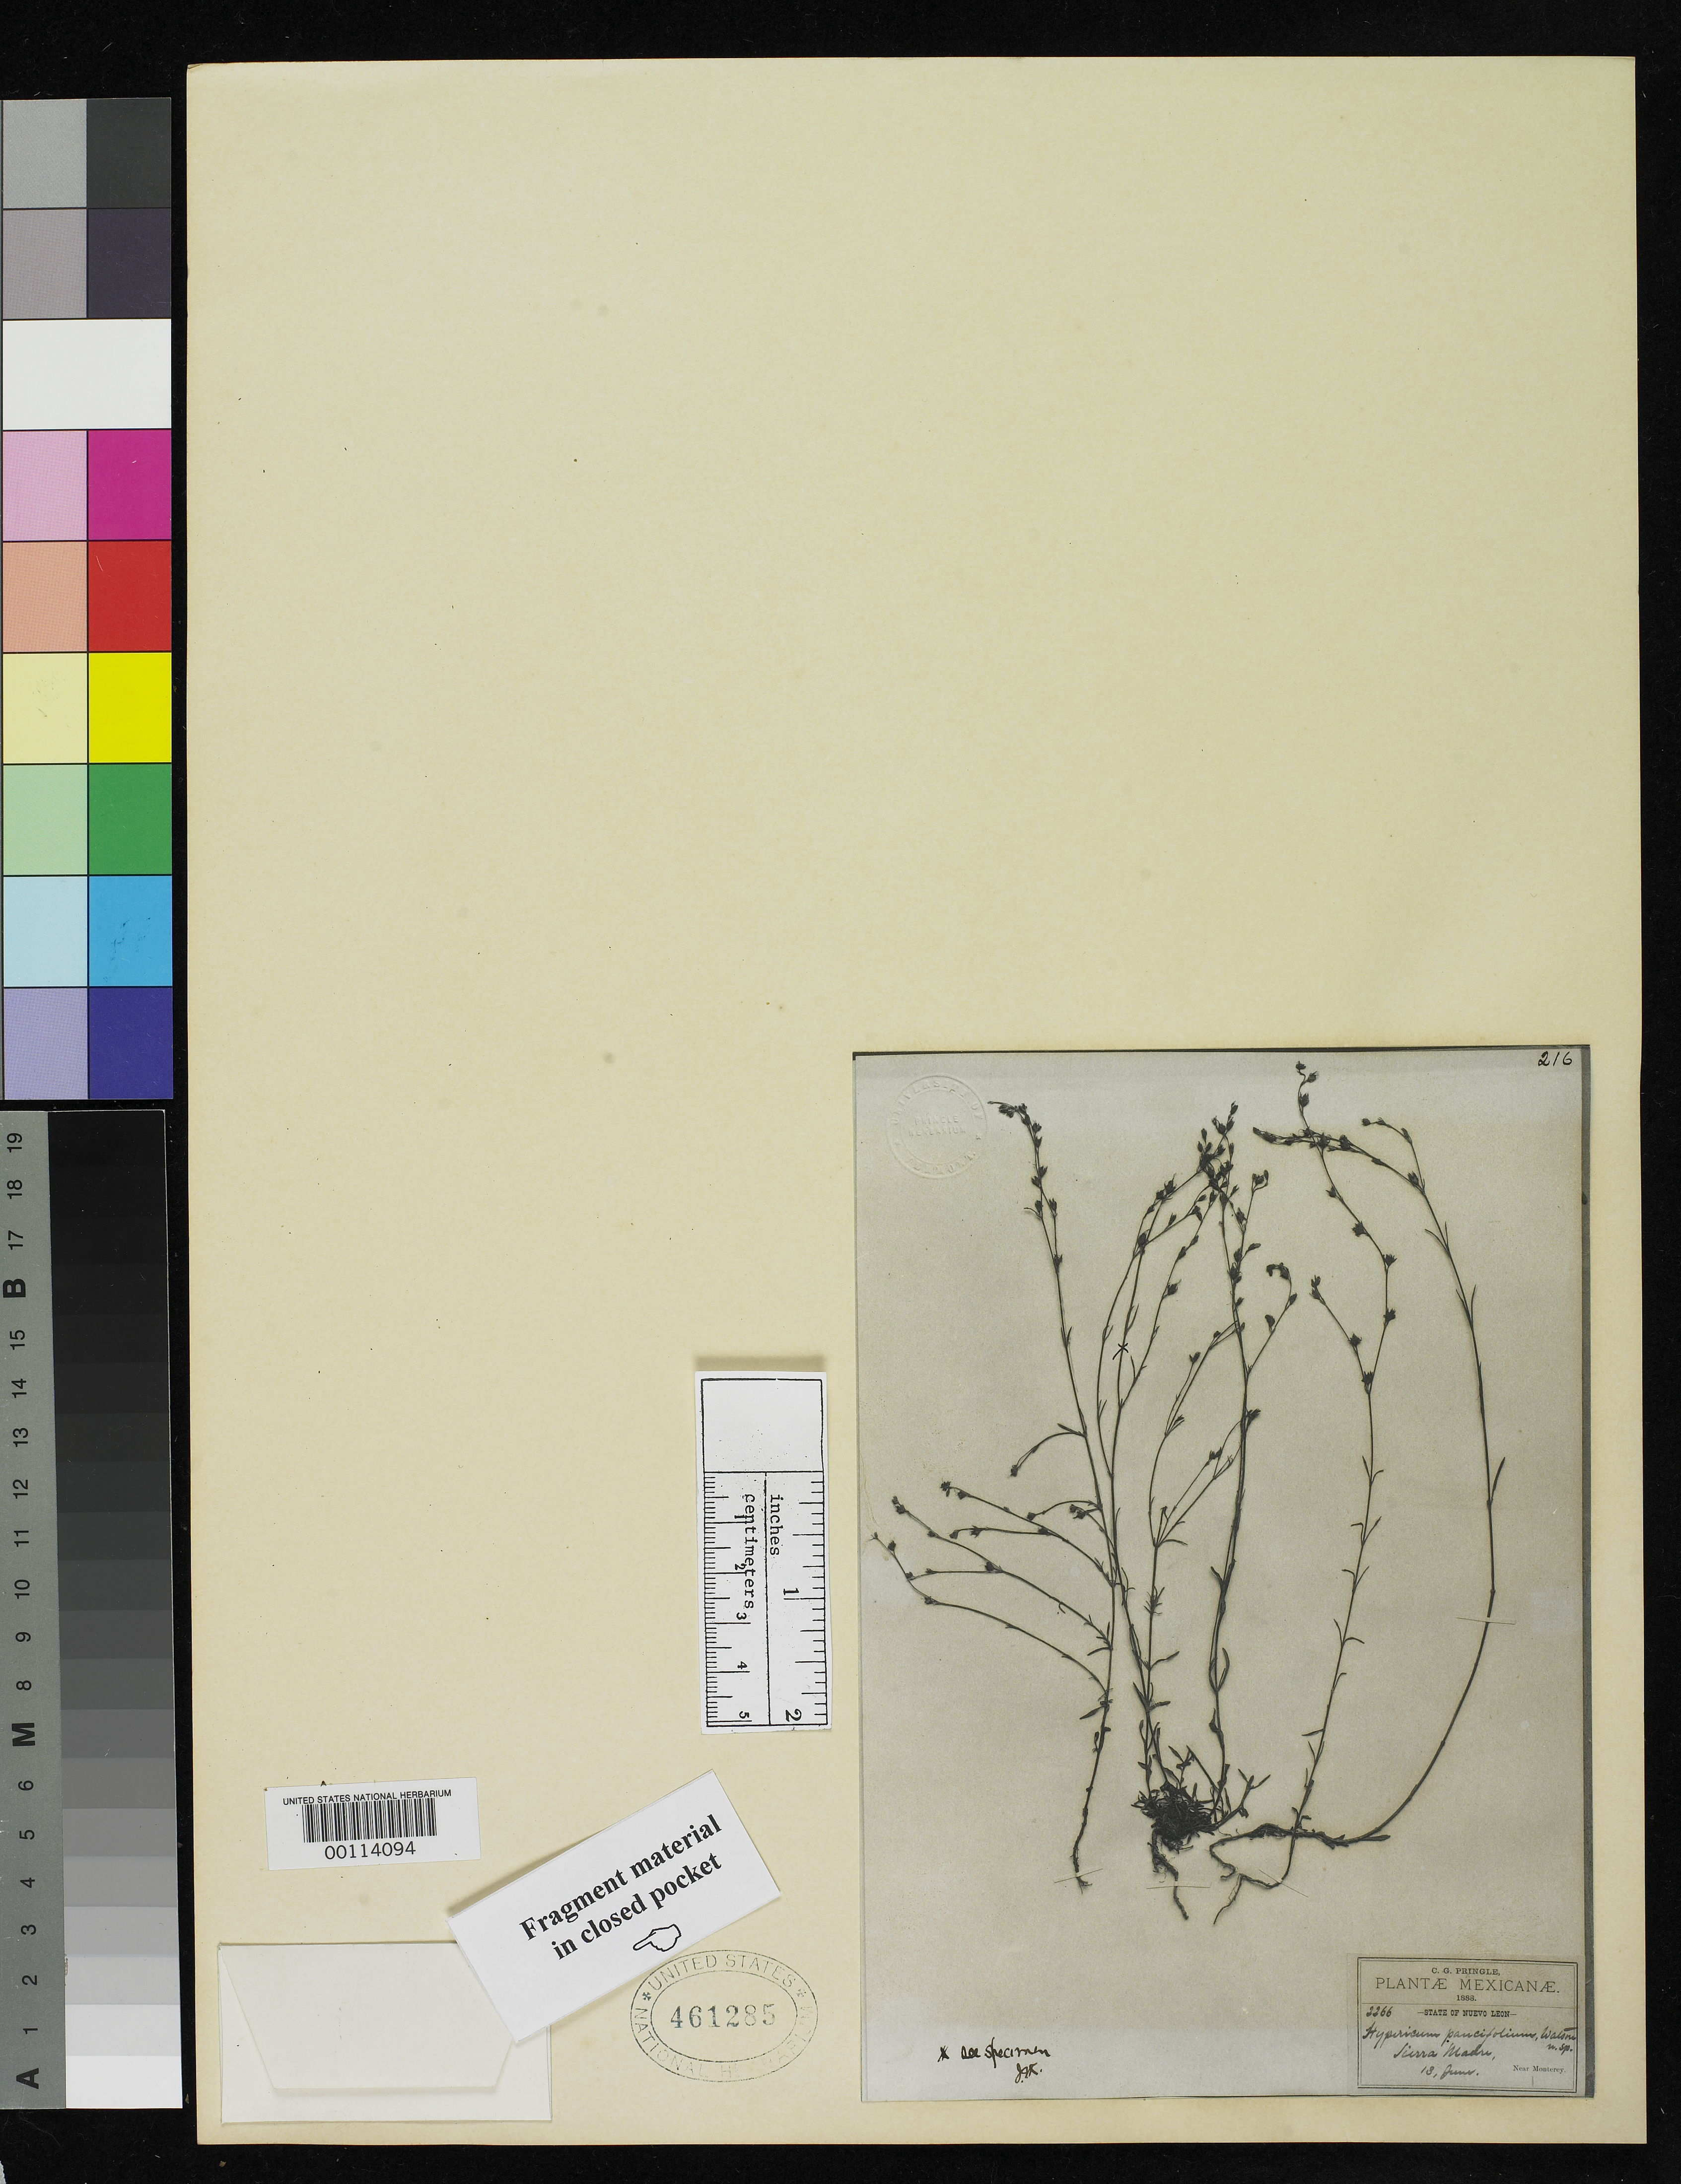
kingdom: Plantae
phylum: Tracheophyta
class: Magnoliopsida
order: Malpighiales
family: Hypericaceae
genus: Hypericum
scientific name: Hypericum paucifolium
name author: S. Watson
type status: Type Collection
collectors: C. G. Pringle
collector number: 2266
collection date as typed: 13 Jun 1888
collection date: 1888-06-13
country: Mexico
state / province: Nuevo León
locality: Near Monterrey, Sierra Madre.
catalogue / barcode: US 461285